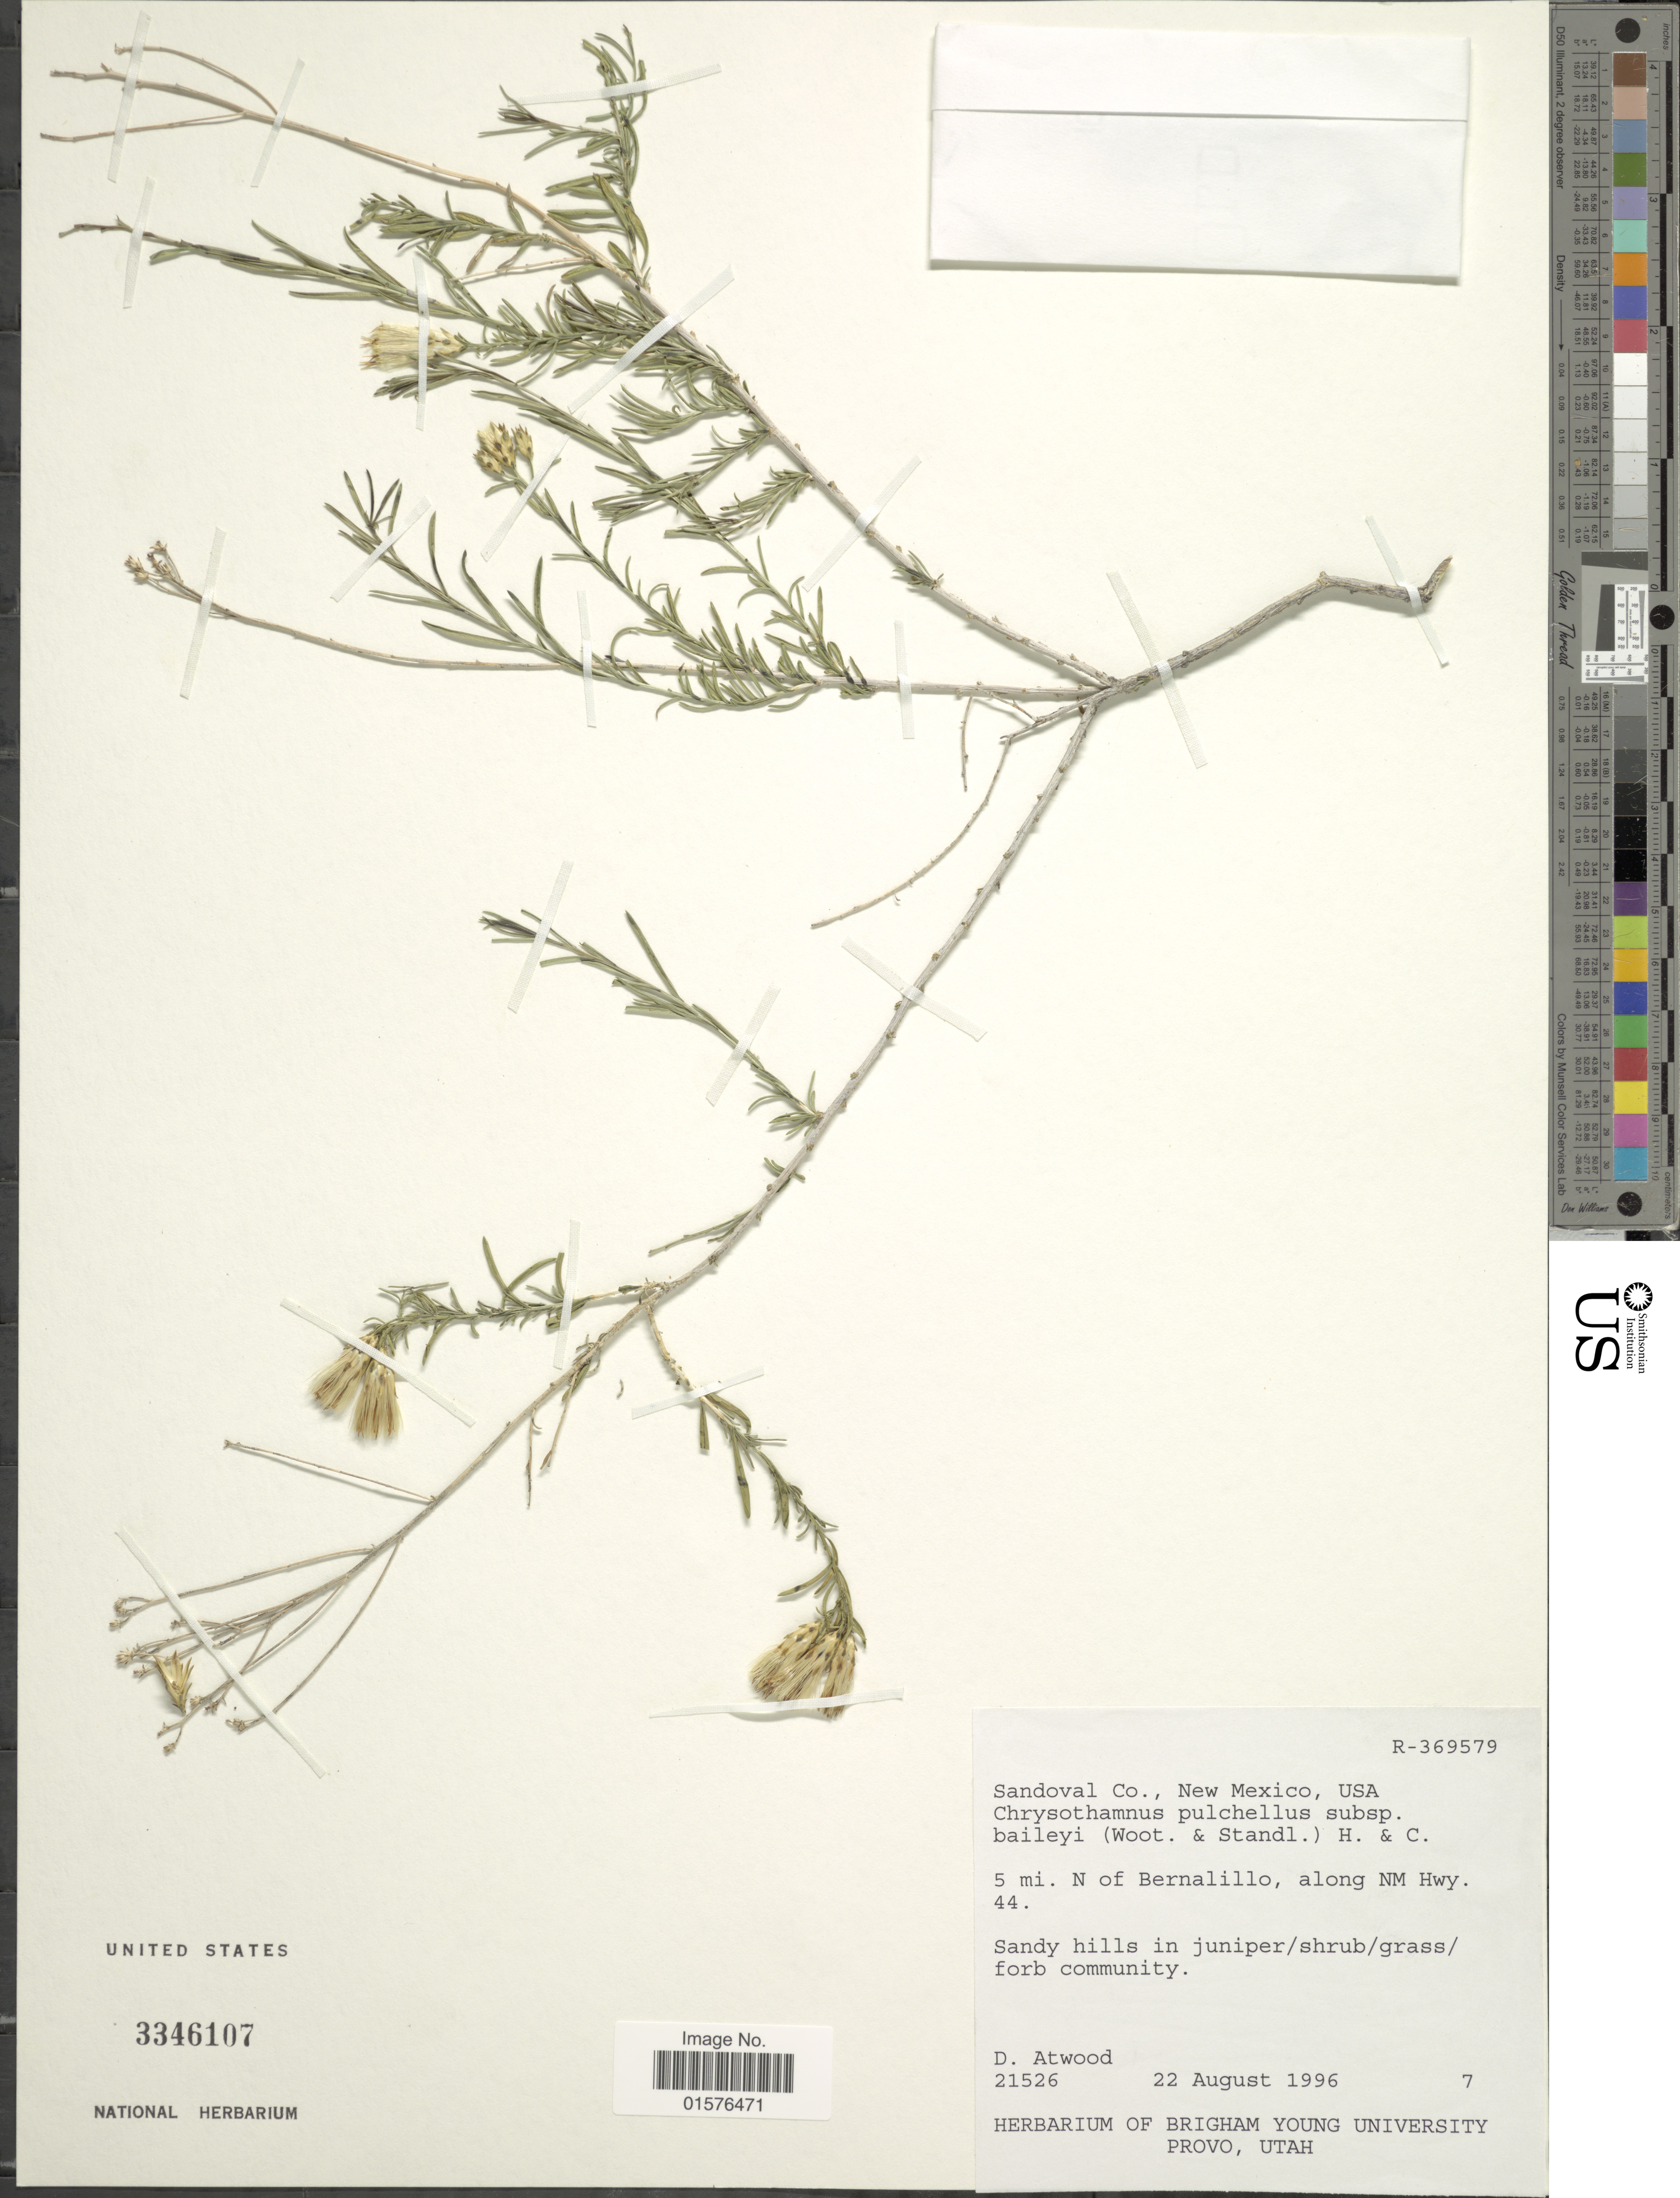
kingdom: Plantae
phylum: Tracheophyta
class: Magnoliopsida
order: Asterales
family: Asteraceae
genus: Lorandersonia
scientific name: Lorandersonia baileyi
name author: (Wooton & Standl.) et al.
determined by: Urbatsch, Lowell E., Curator (LSU), Louisiana State University (UNITED STATES)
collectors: D. Atwood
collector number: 21526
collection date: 1996-08-22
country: United States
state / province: New Mexico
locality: Sandoval Co., 5 mi. N of Bernalillo, along NM Hwy. 44.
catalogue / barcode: US 3346107